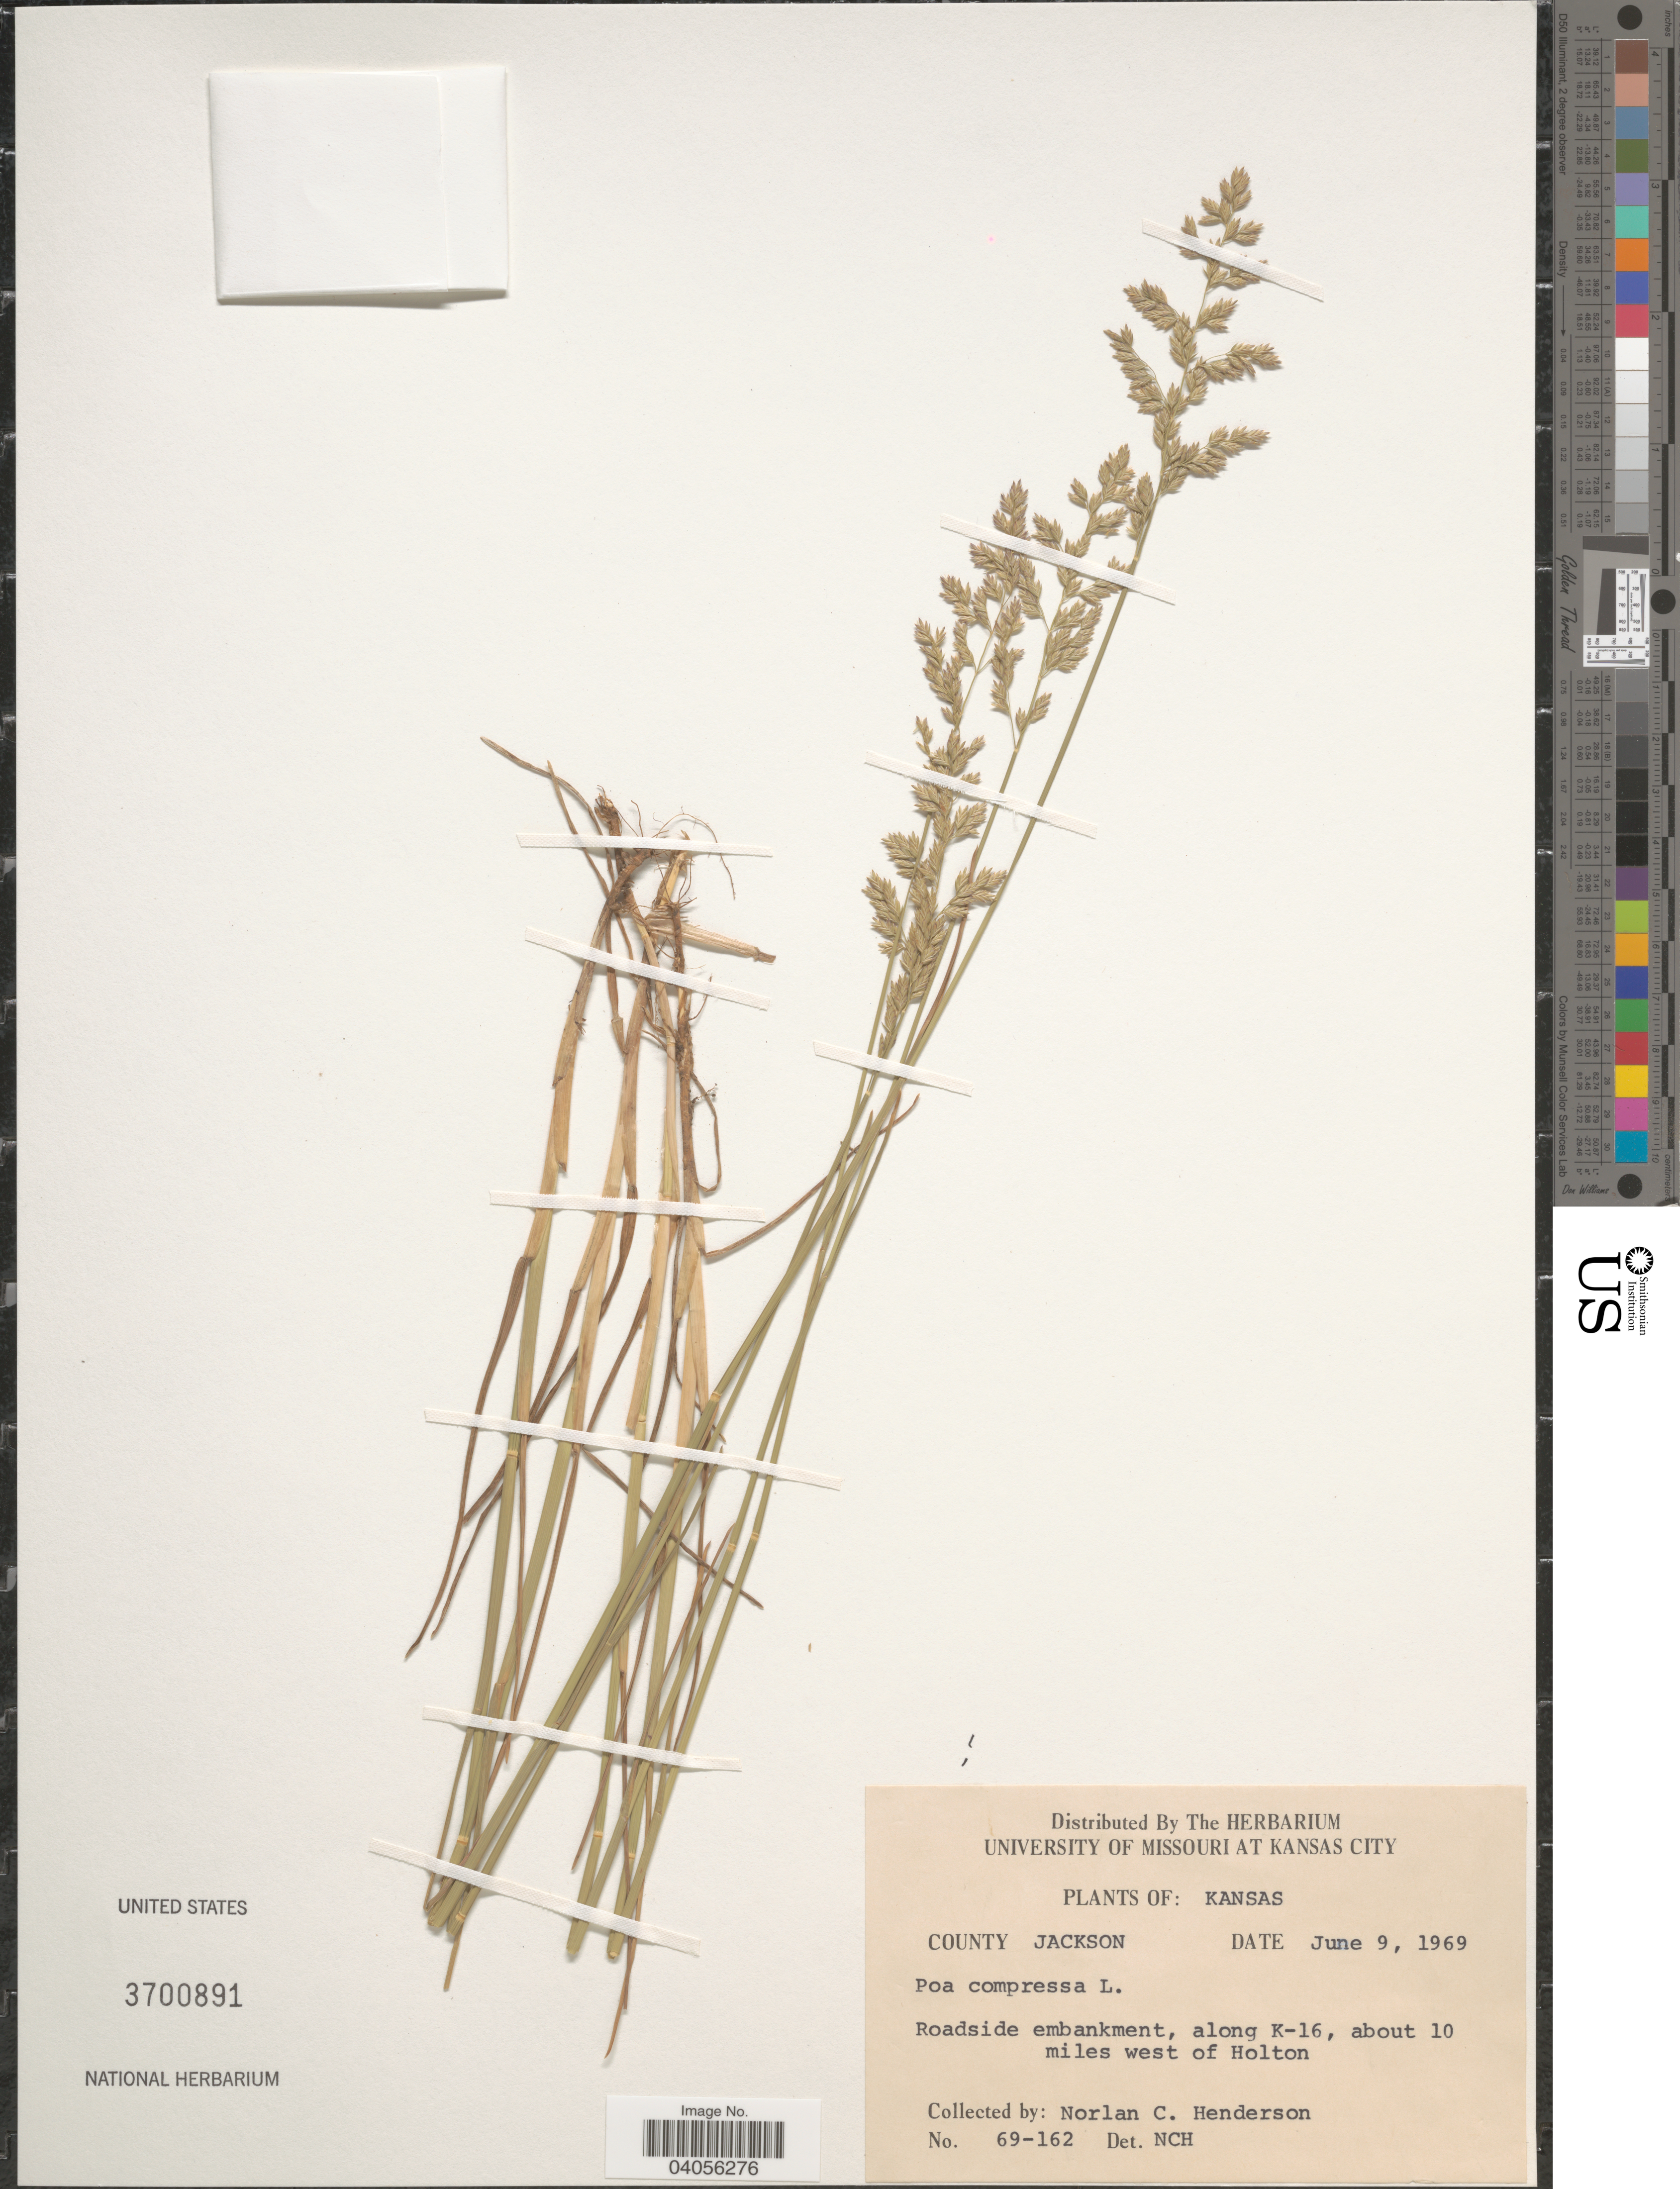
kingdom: Plantae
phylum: Tracheophyta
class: Liliopsida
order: Poales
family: Poaceae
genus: Poa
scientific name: Poa compressa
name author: L.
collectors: N. C. Henderson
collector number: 69-162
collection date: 1969-06-09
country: United States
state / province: Kansas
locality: County Jackson. Roadside embankment, along K-16, about 10 miles west of Holton.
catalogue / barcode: US 3700891